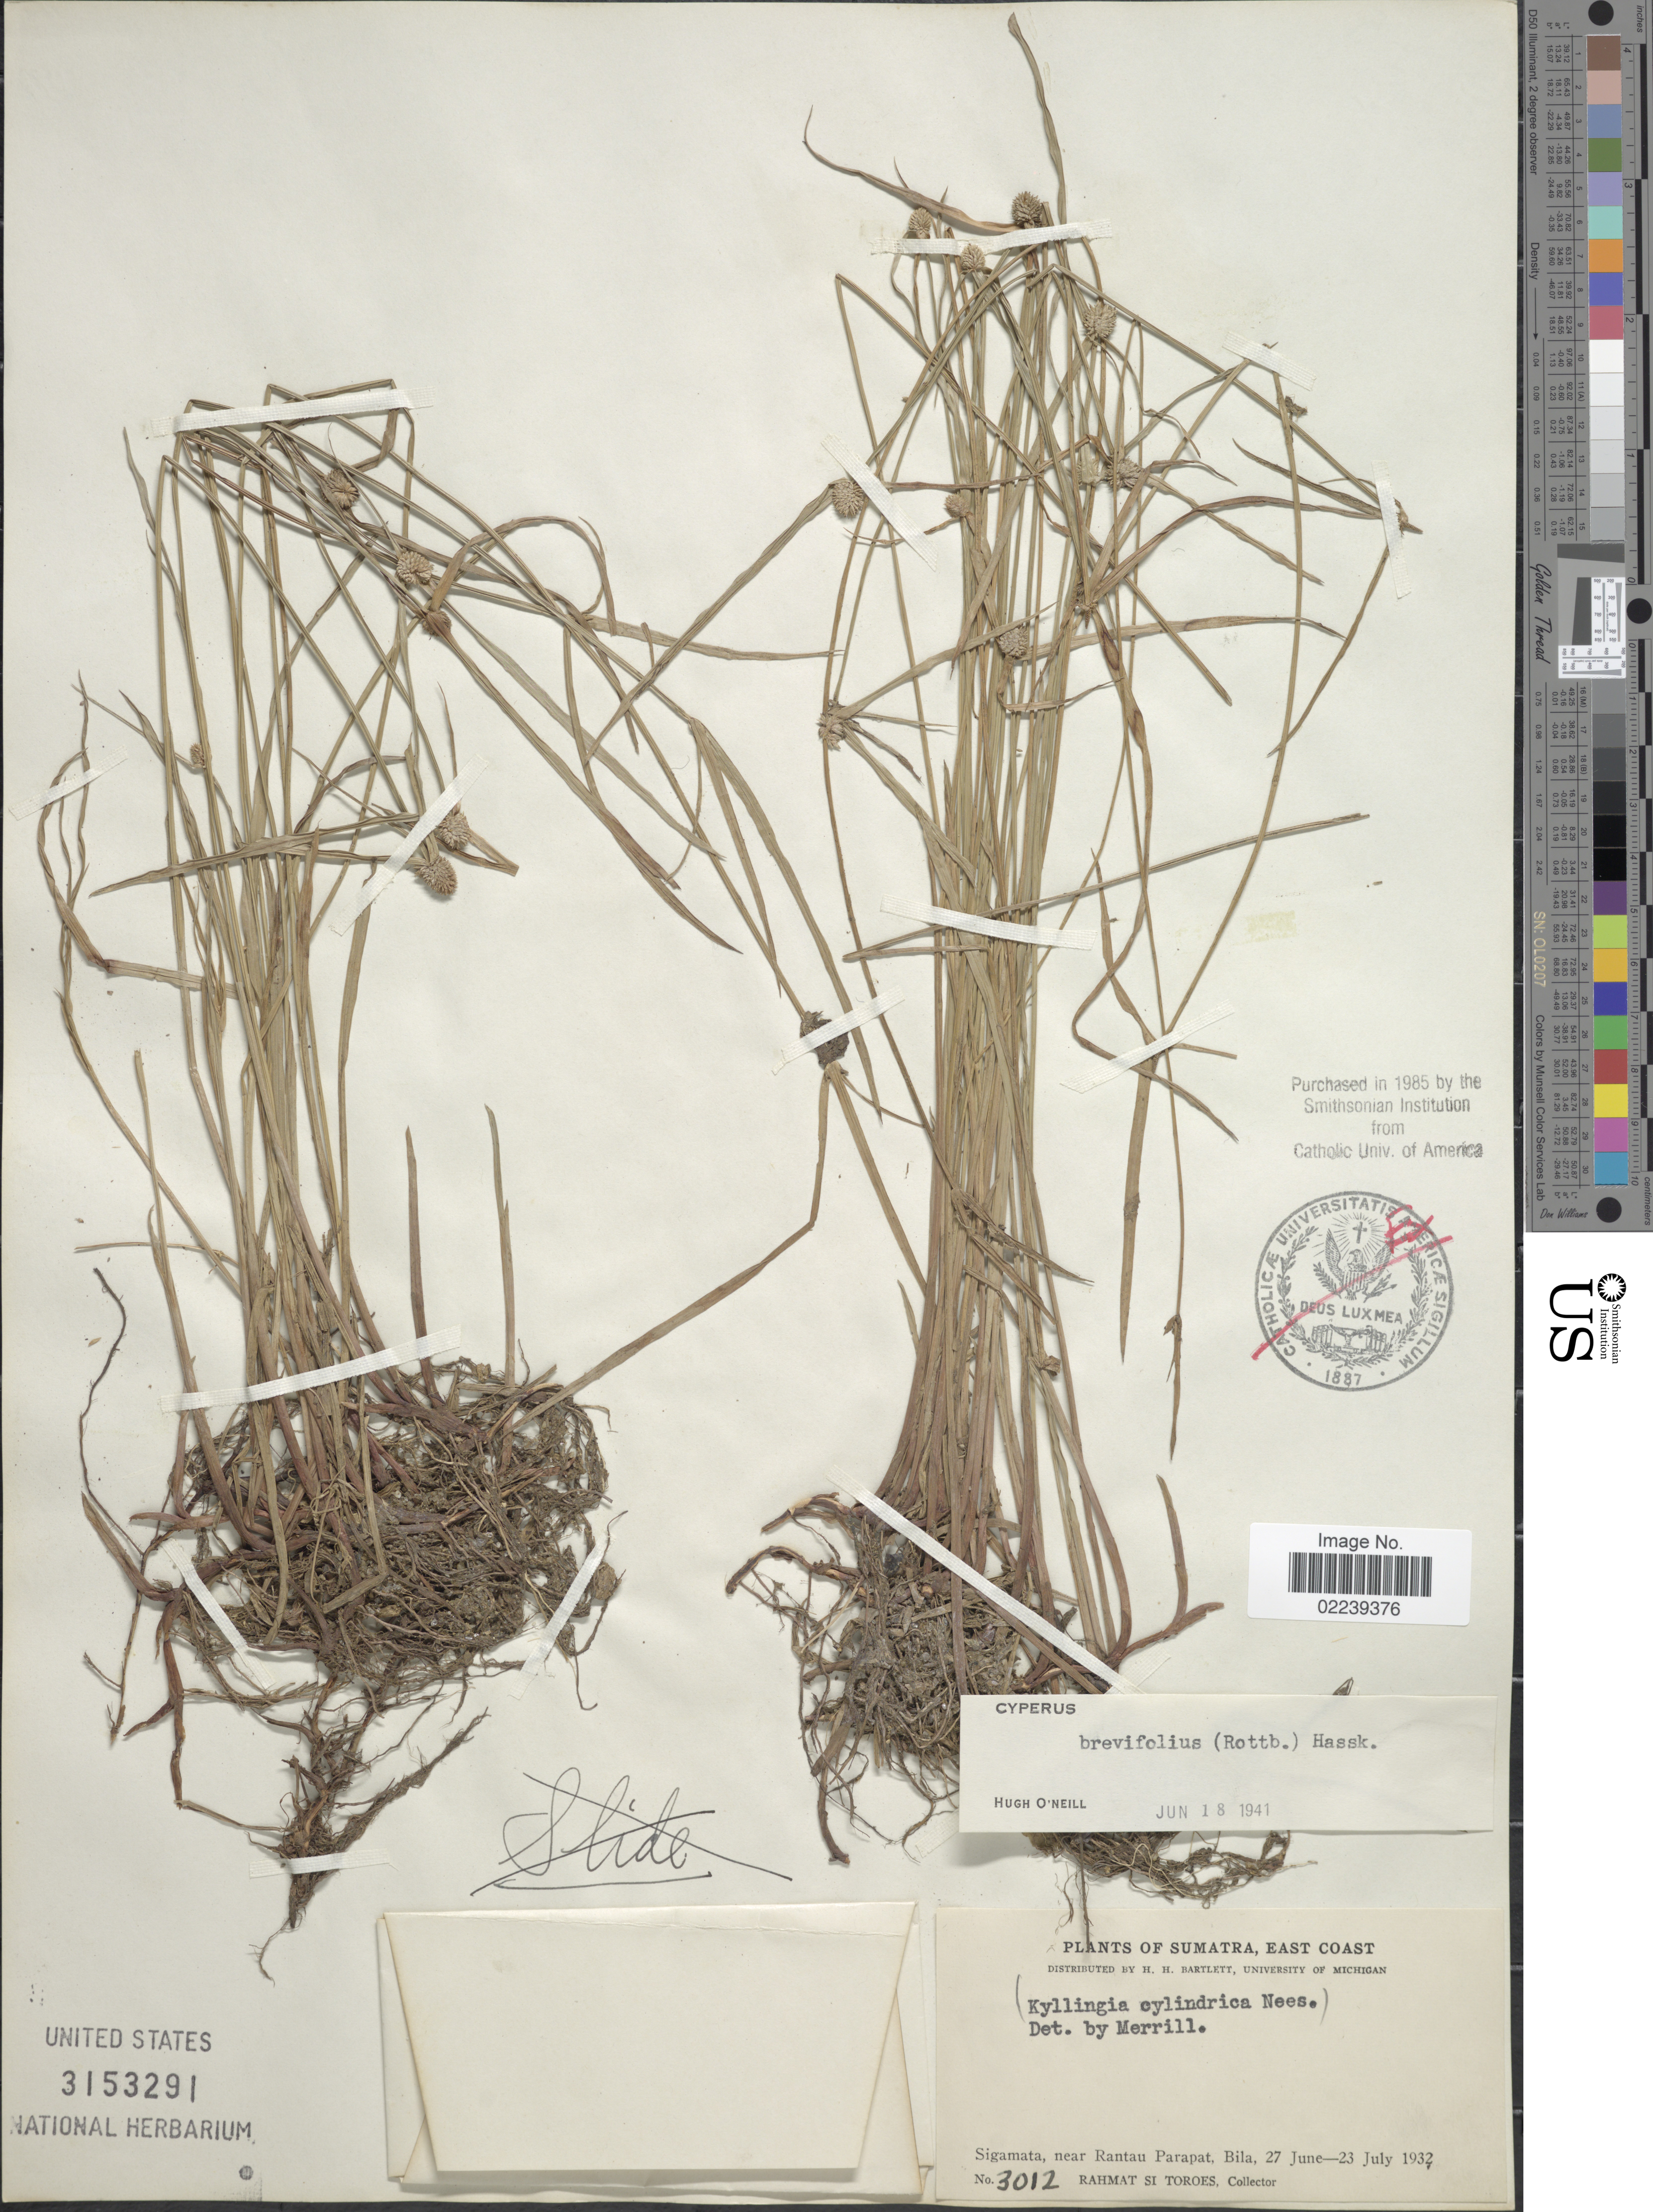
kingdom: Plantae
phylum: Tracheophyta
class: Liliopsida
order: Poales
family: Cyperaceae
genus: Cyperus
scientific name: Cyperus brevifolius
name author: (Rottb.) Hassk.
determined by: Strong, M. T., (US), Smithsonian Institution - National Museum of Natural History (UNITED STATES)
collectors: Rahmat Si Boeea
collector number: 3012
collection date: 1932-06-27/1932-07-23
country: Indonesia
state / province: Sumatra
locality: East Coast, Sigamata, near Rantau Parapat, Bila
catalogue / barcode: US 3153291